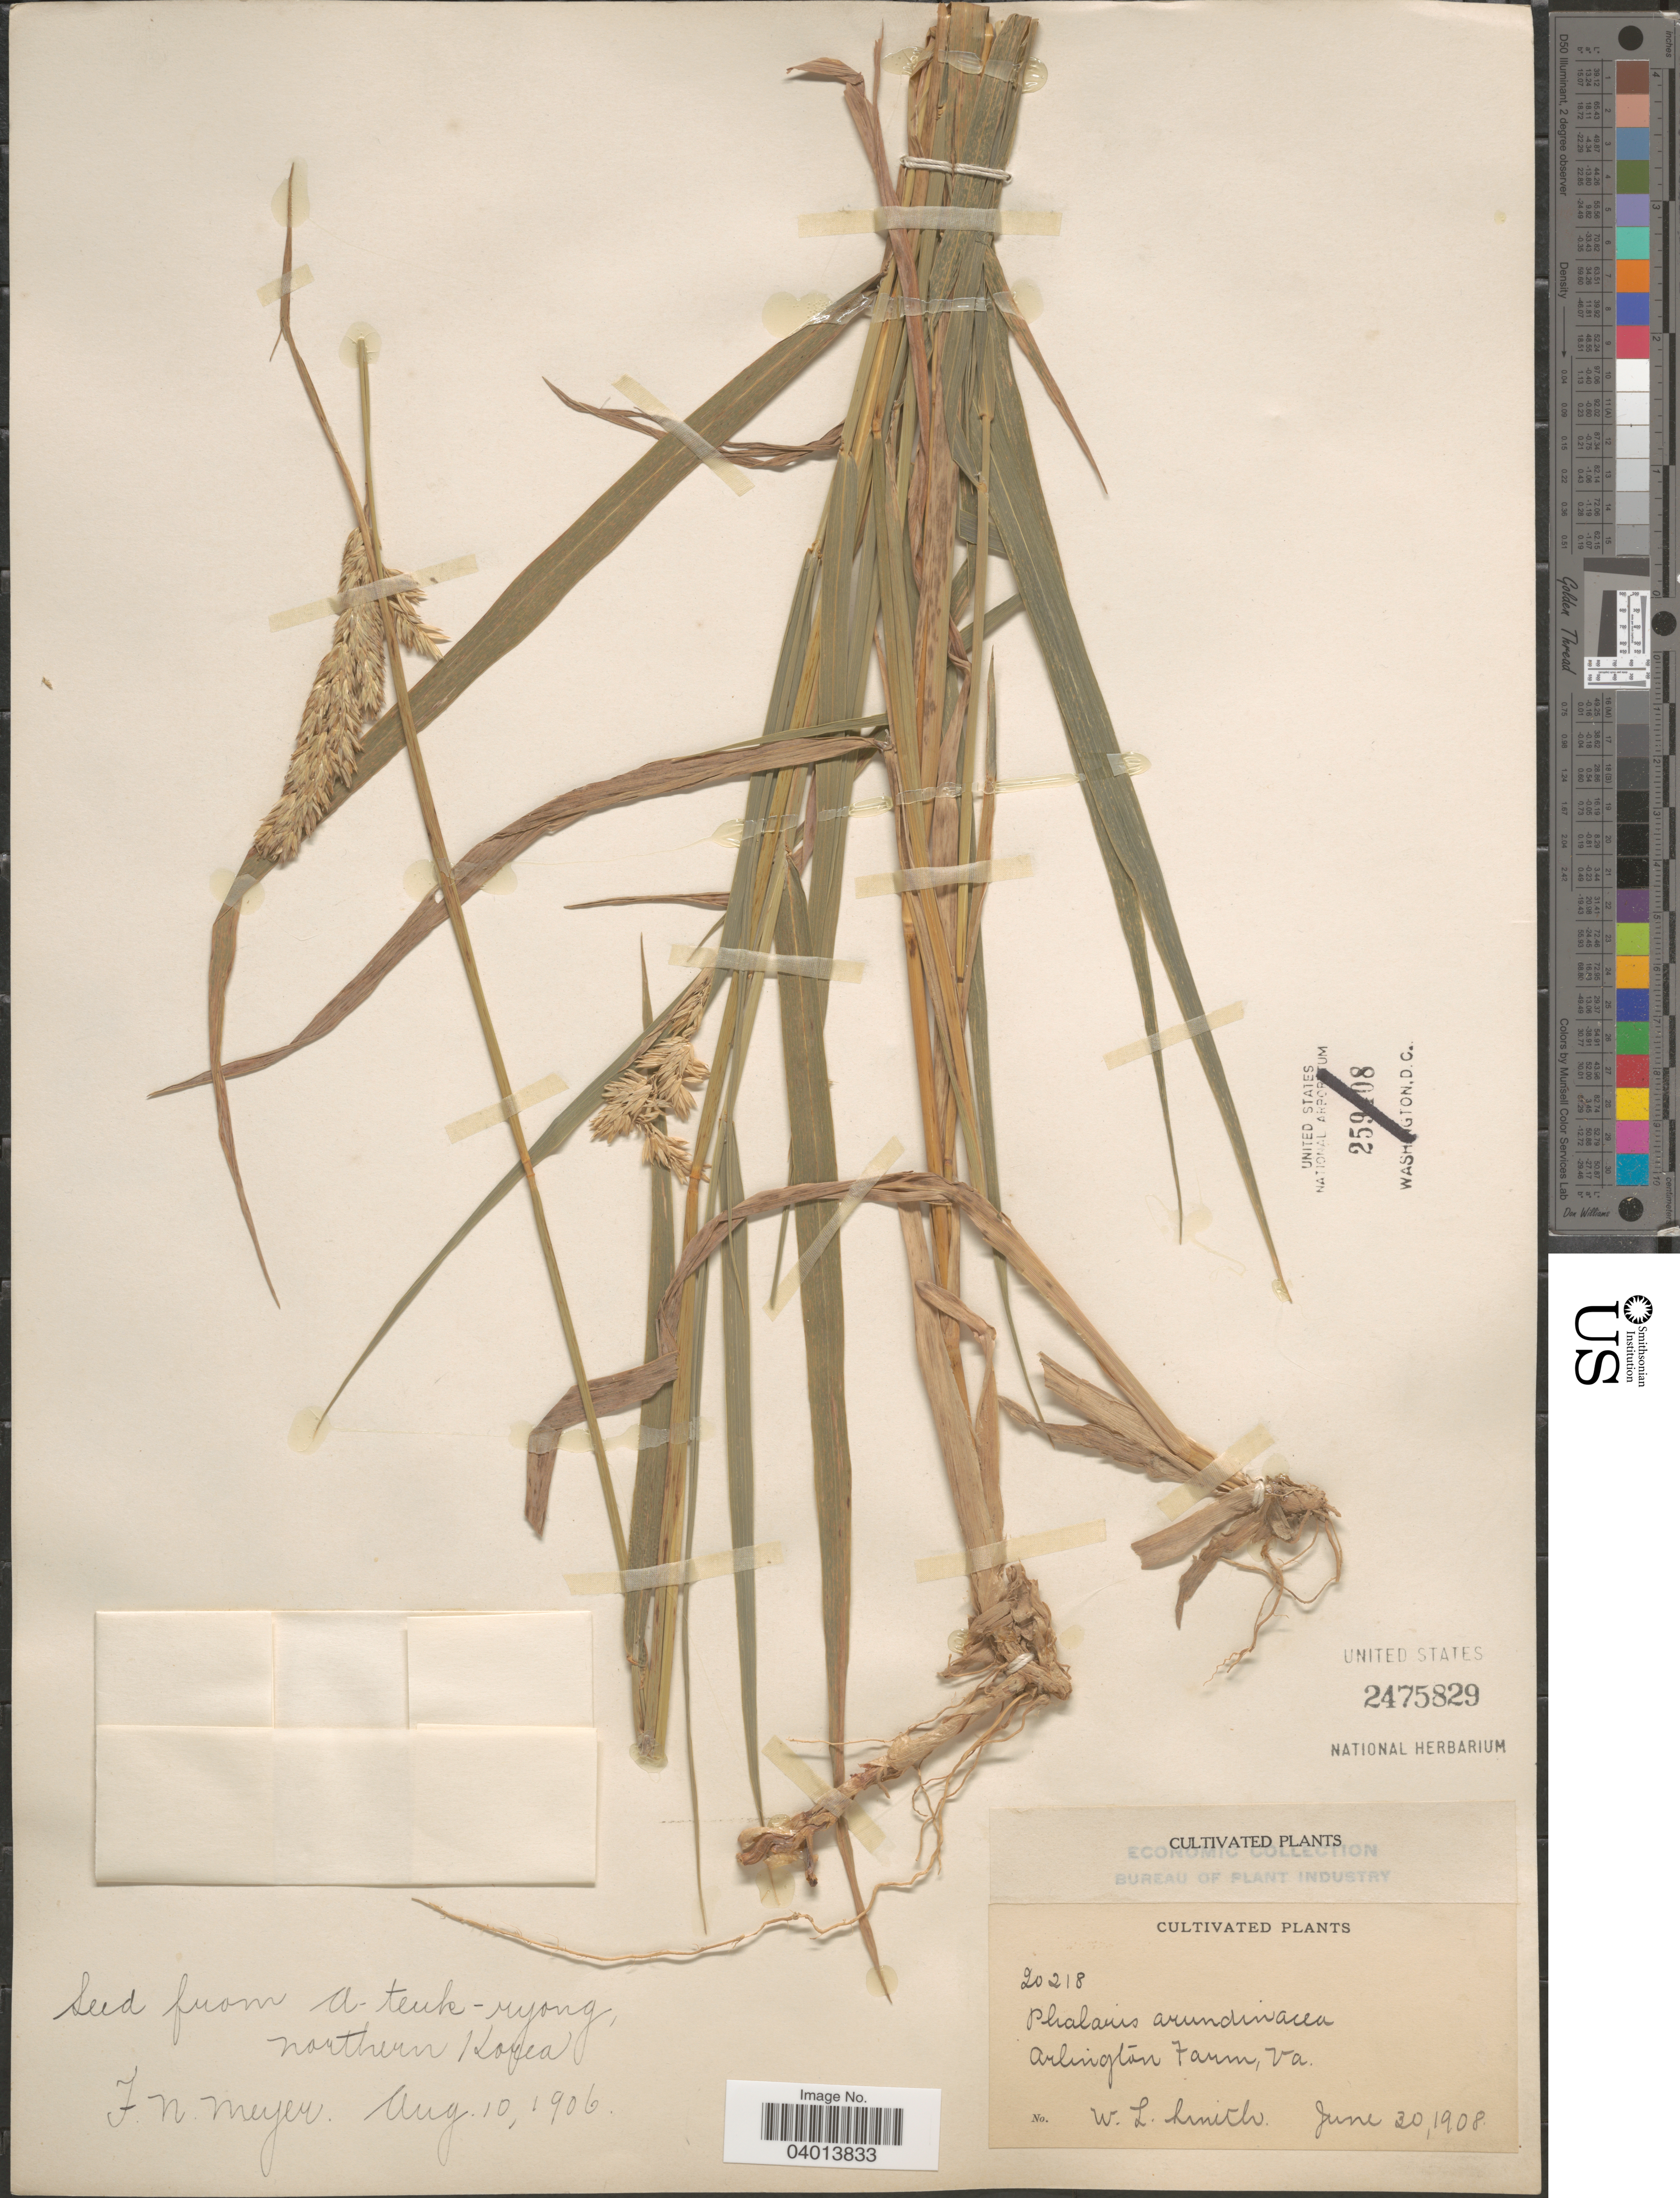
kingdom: Plantae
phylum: Tracheophyta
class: Liliopsida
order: Poales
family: Poaceae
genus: Phalaris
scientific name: Phalaris arundinacea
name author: L.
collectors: W. Smith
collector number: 20218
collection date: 1908-06-30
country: United States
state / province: Virginia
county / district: Arlington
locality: Arlington Farm.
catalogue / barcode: US 2475829